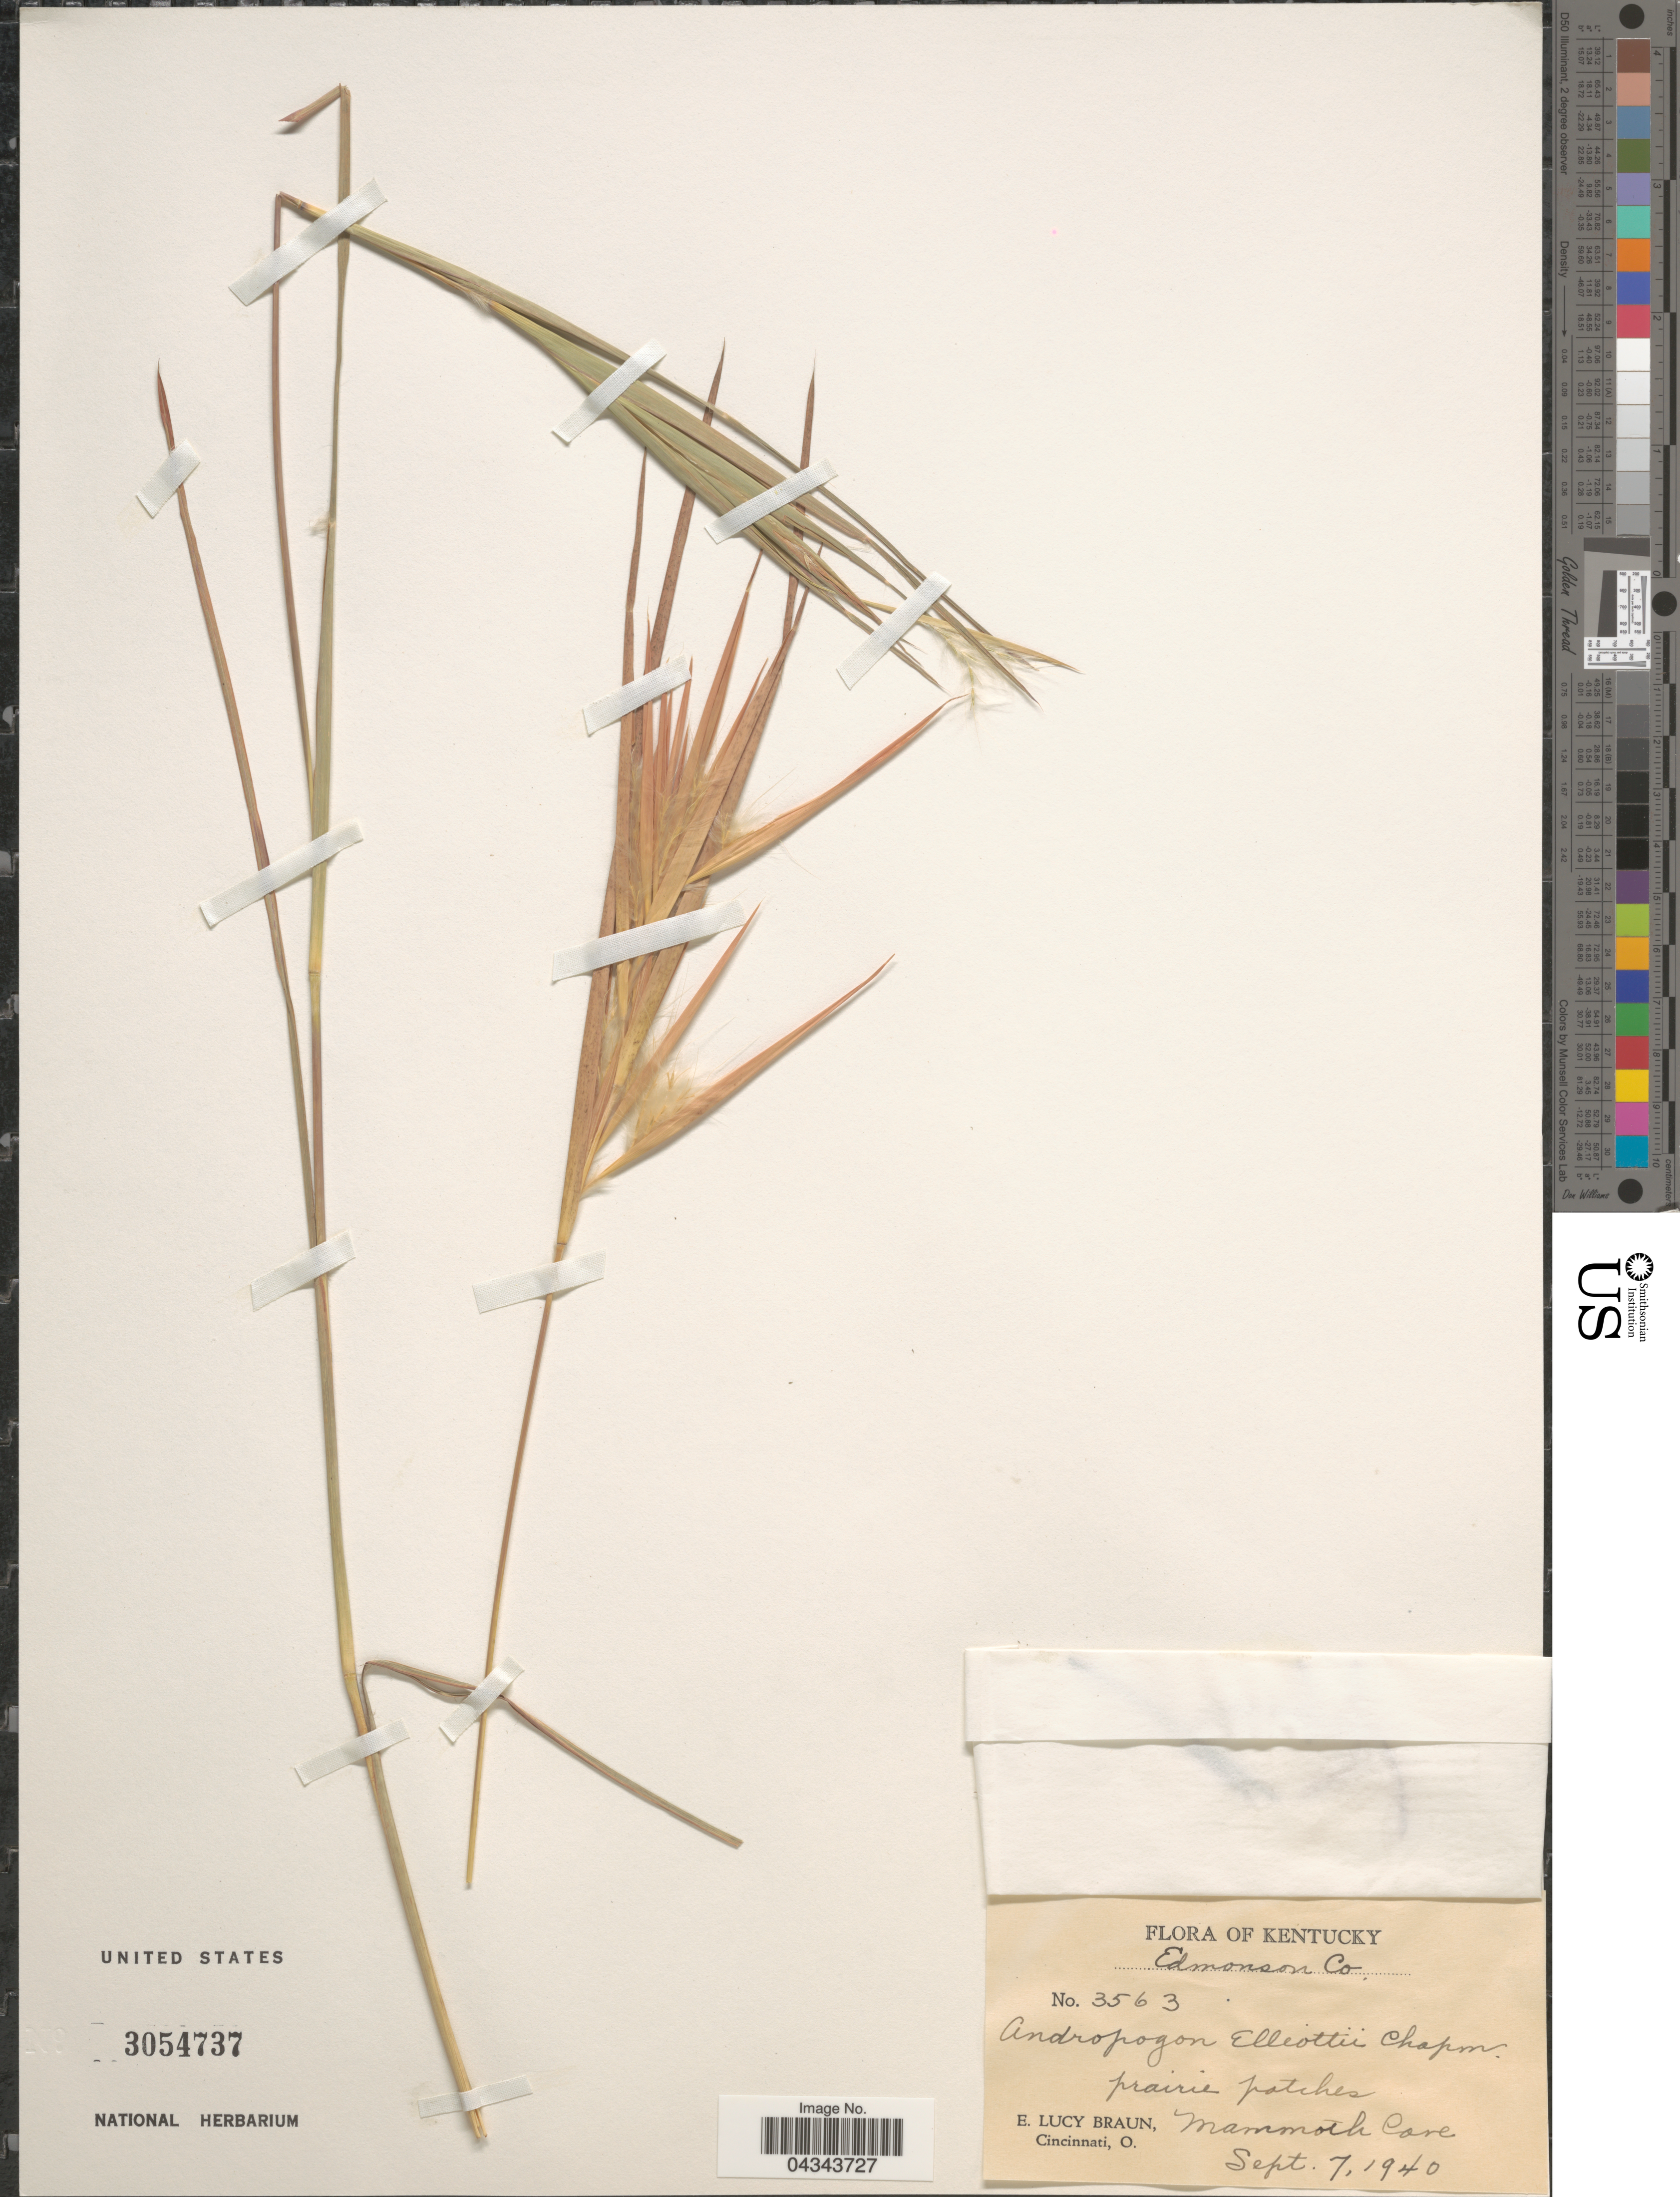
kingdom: Plantae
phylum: Tracheophyta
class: Liliopsida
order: Poales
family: Poaceae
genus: Andropogon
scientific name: Andropogon ternarius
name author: Michx.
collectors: E. L. Braun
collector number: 3563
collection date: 1940-09-07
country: United States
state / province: Kentucky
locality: Edmonson Co. Mammoth Cave.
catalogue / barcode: US 3054737